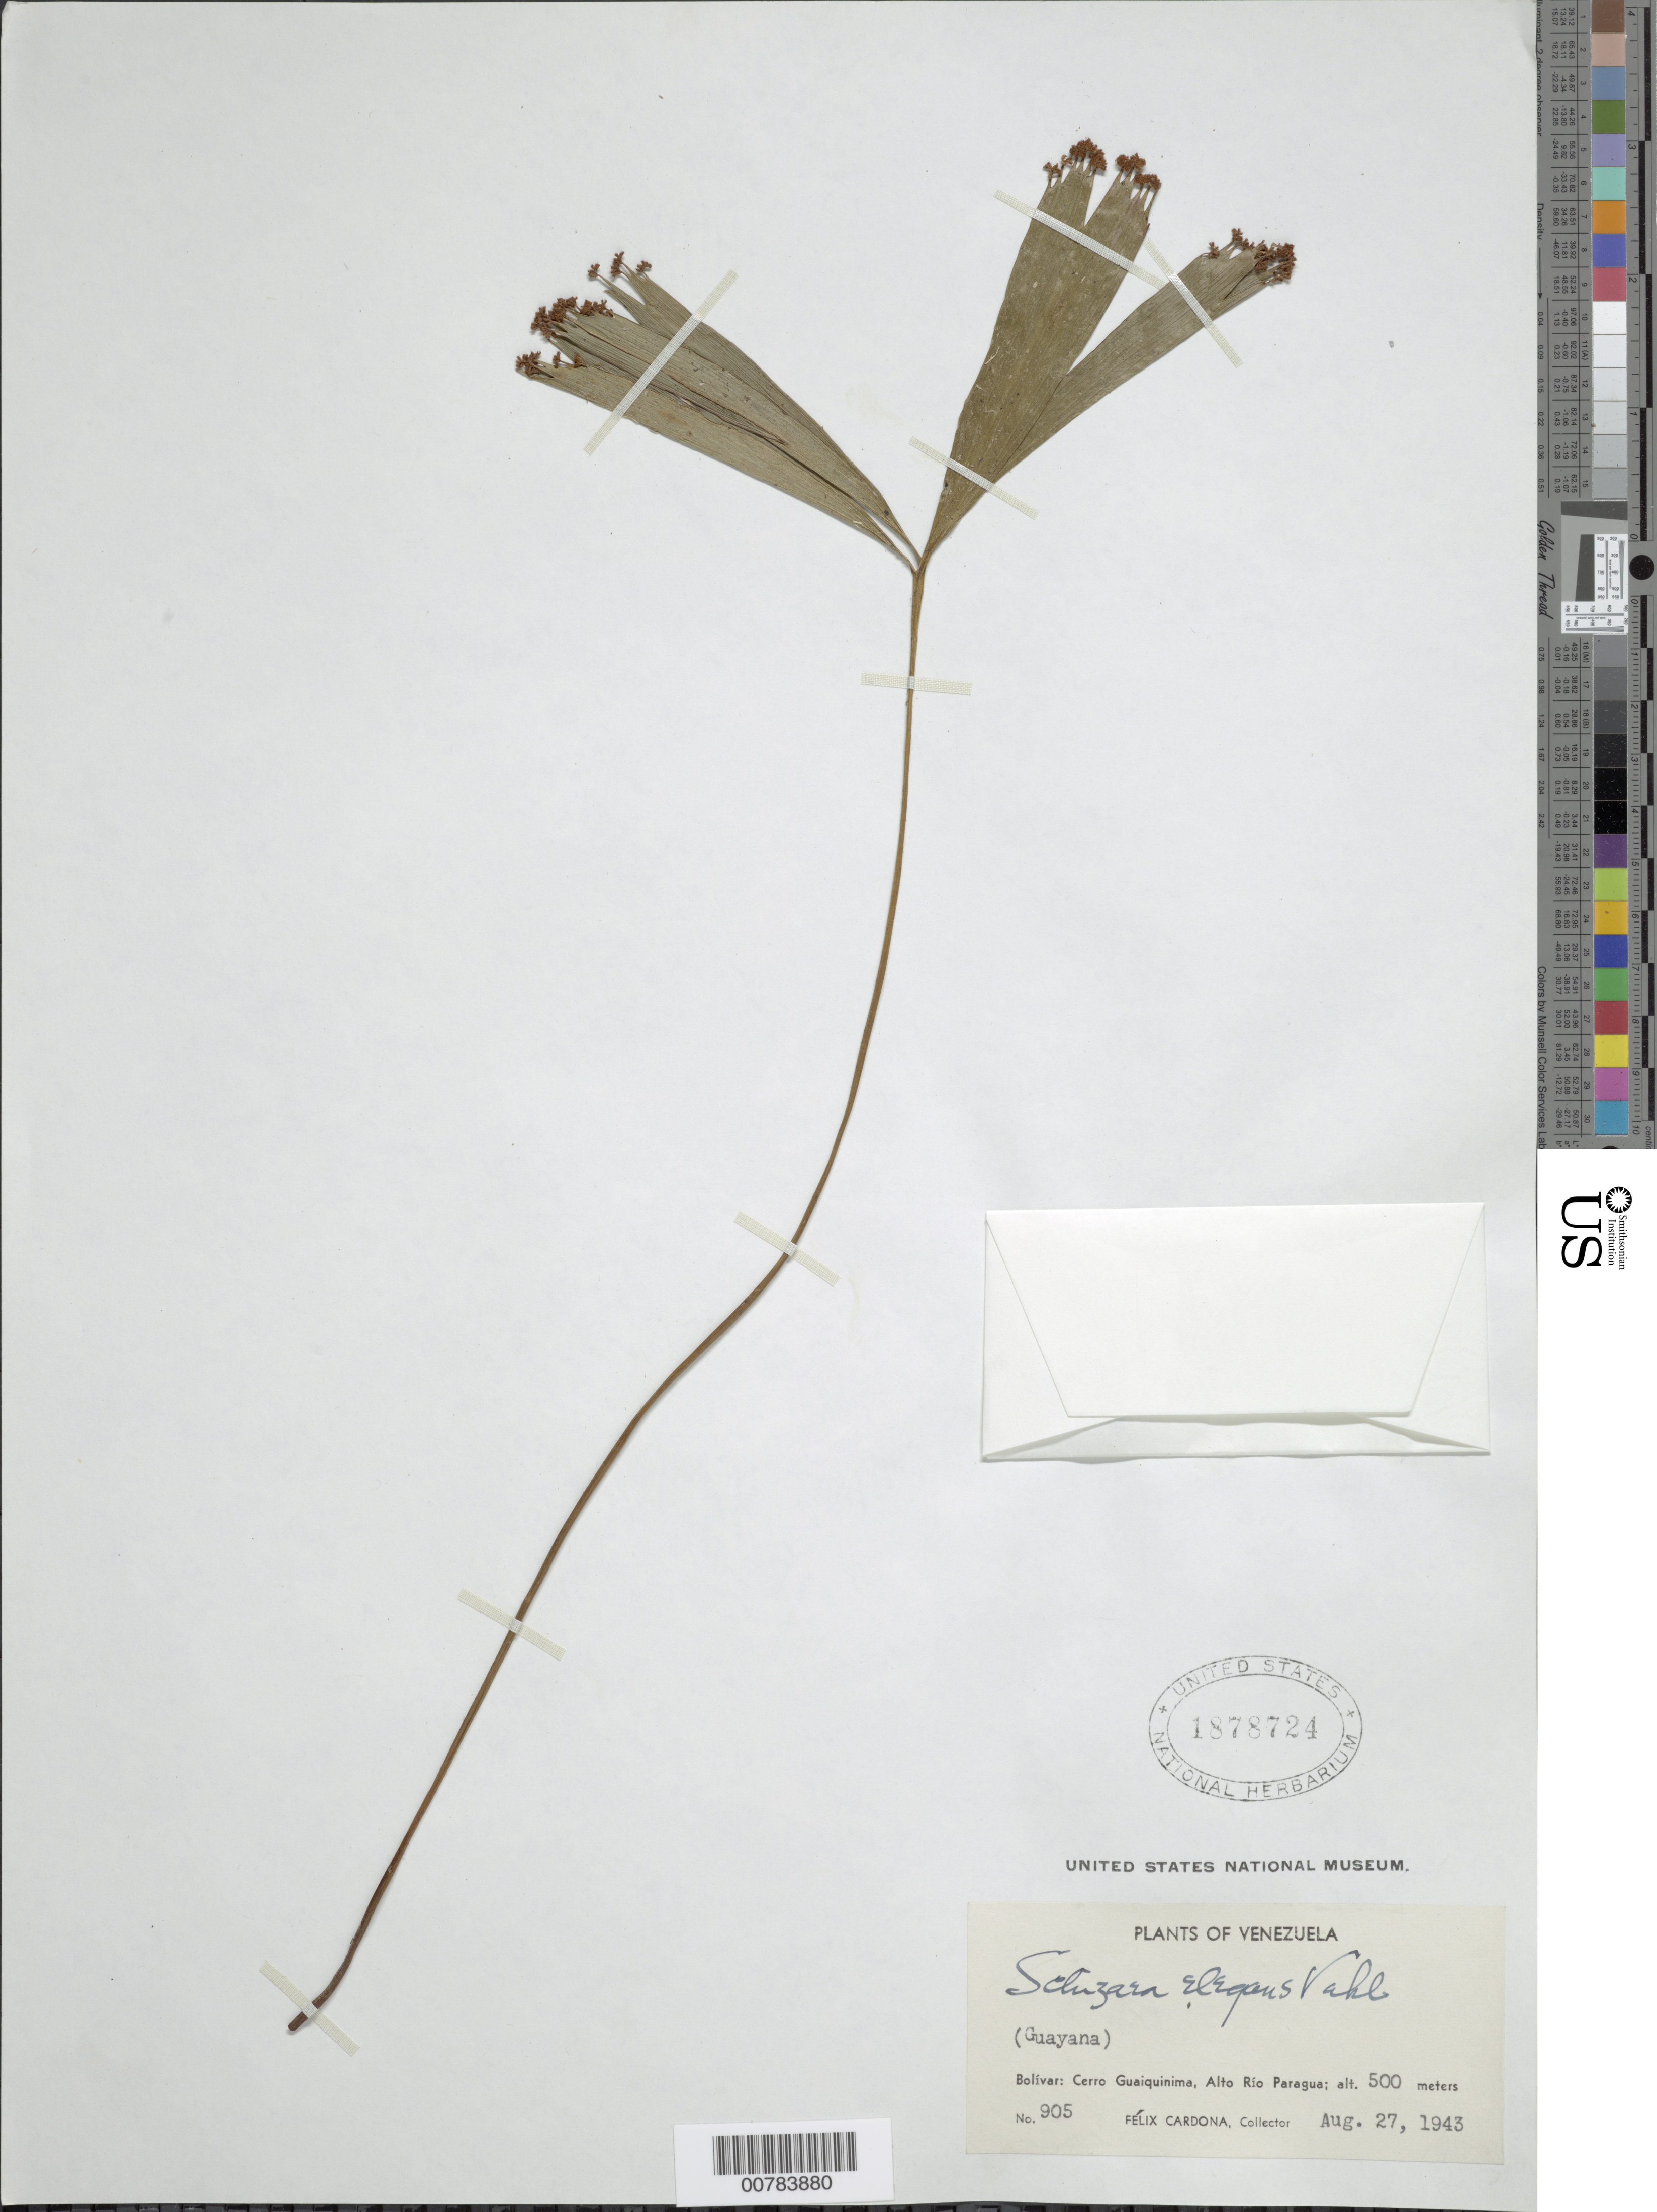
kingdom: Plantae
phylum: Tracheophyta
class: Polypodiopsida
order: Schizaeales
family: Schizaeaceae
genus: Schizaea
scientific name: Schizaea elegans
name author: (Vahl) Sw.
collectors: F. Cardona Puig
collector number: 905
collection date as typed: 27-Aug-43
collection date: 1943-08-27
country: Venezuela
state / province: Bolívar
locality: Alto Río Paragua, Cerro Guaiquinima (Guayana)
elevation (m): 500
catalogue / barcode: US 1878724